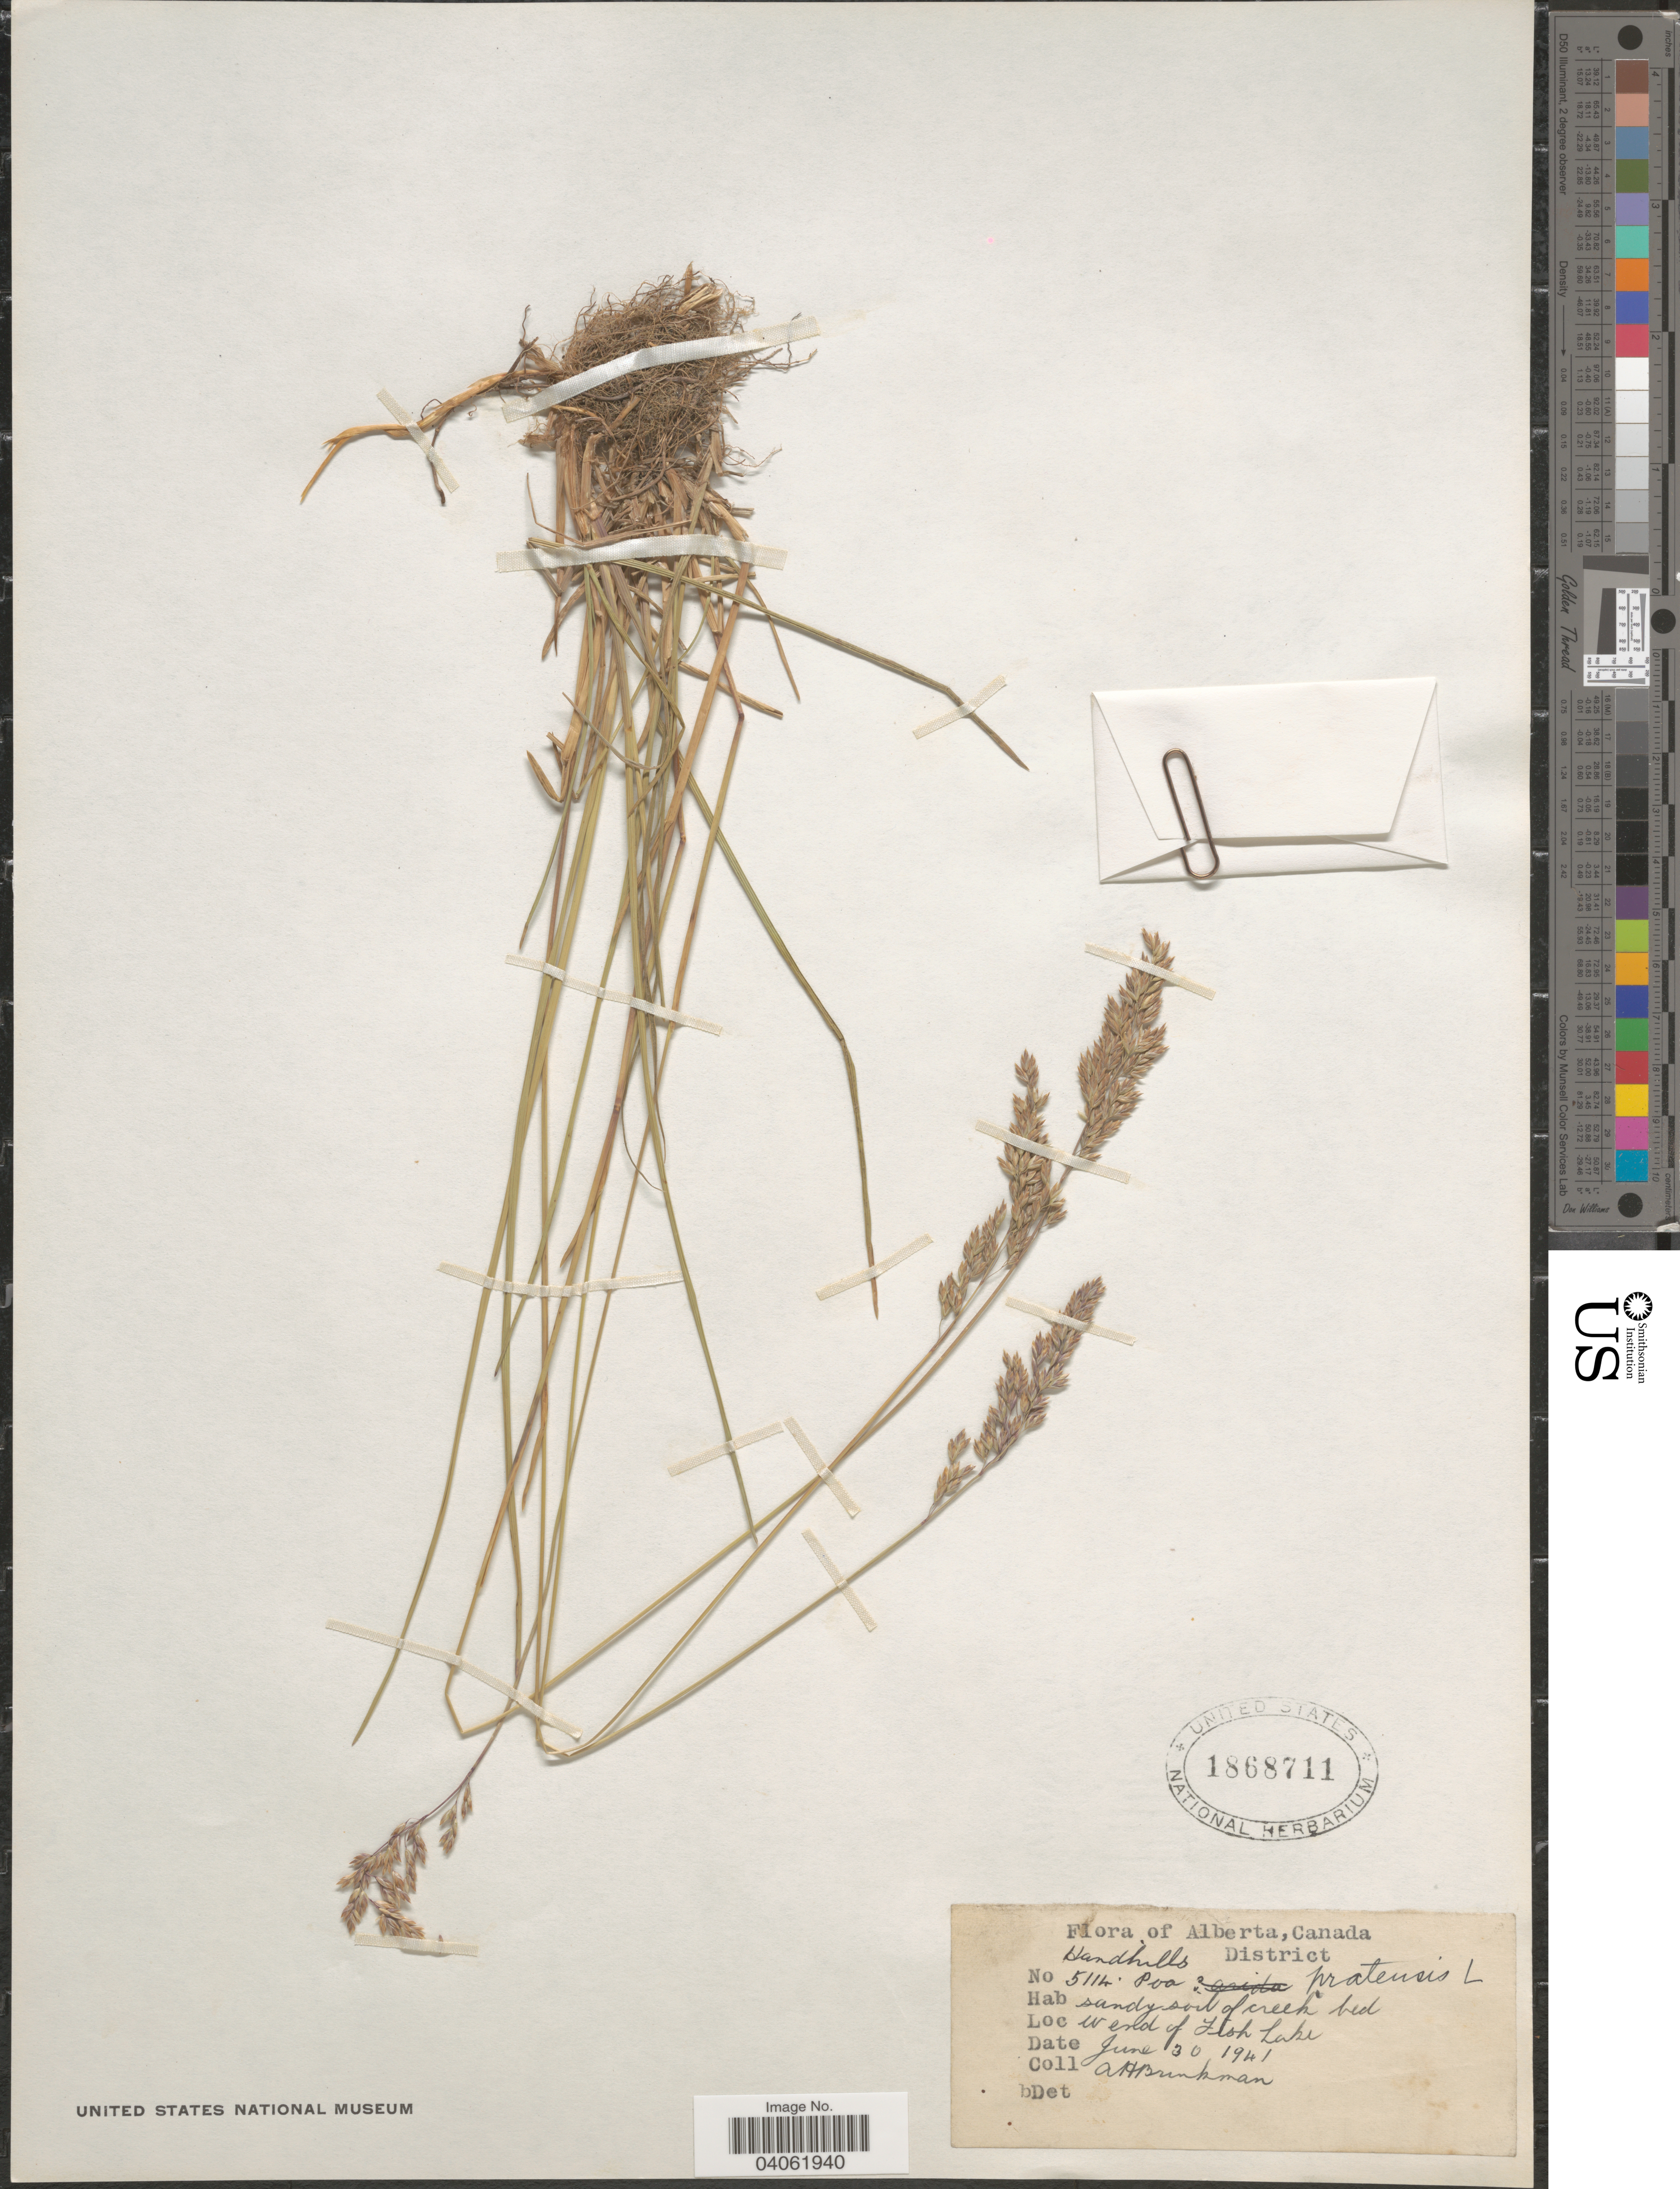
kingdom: Plantae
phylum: Tracheophyta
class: Liliopsida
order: Poales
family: Poaceae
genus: Poa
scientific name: Poa pratensis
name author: L.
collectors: A. Brinkman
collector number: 5114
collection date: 1941-06-30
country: Canada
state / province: Alberta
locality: Sandhills District. W end of Fish Lake.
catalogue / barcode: US 1868711